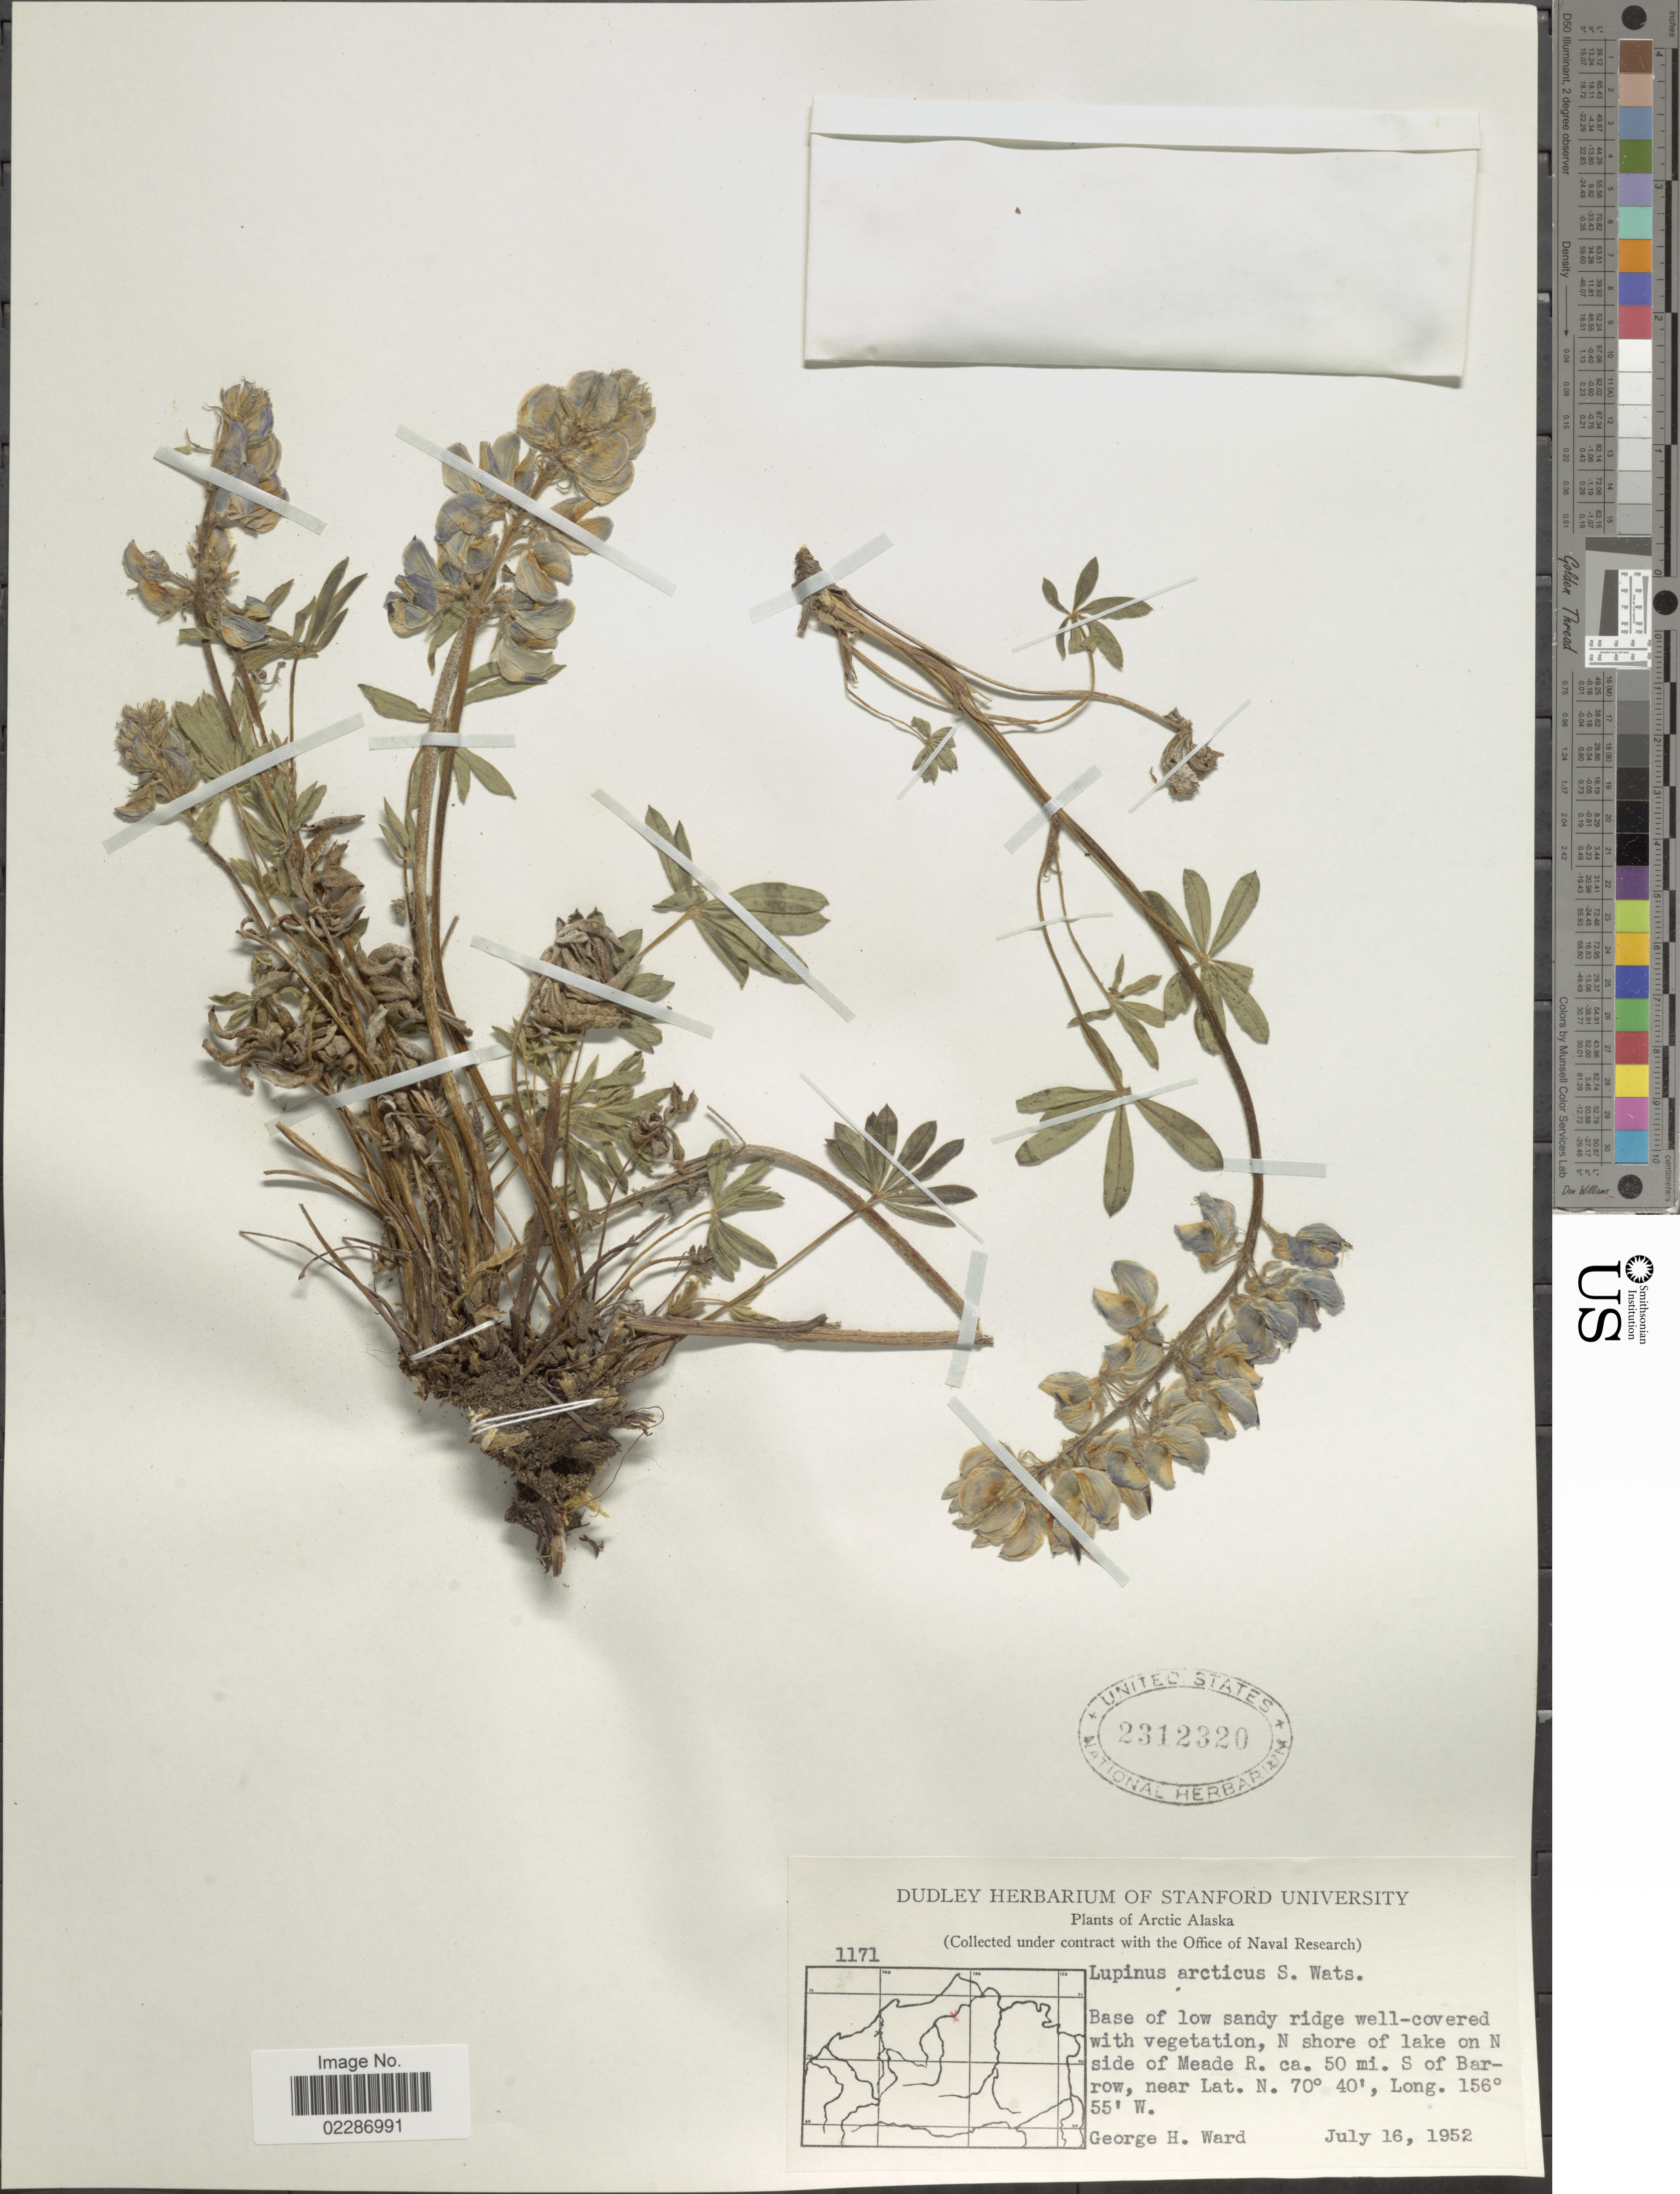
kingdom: Plantae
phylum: Tracheophyta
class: Magnoliopsida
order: Fabales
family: Fabaceae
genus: Lupinus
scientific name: Lupinus arcticus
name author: S. Watson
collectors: G. H. Ward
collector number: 1171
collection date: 1952-07-16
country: United States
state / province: Alaska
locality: Arctic Alaska, N shore of lake on N side of Meade R. ca. 50 mi. S of Barrow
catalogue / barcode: US 2312320